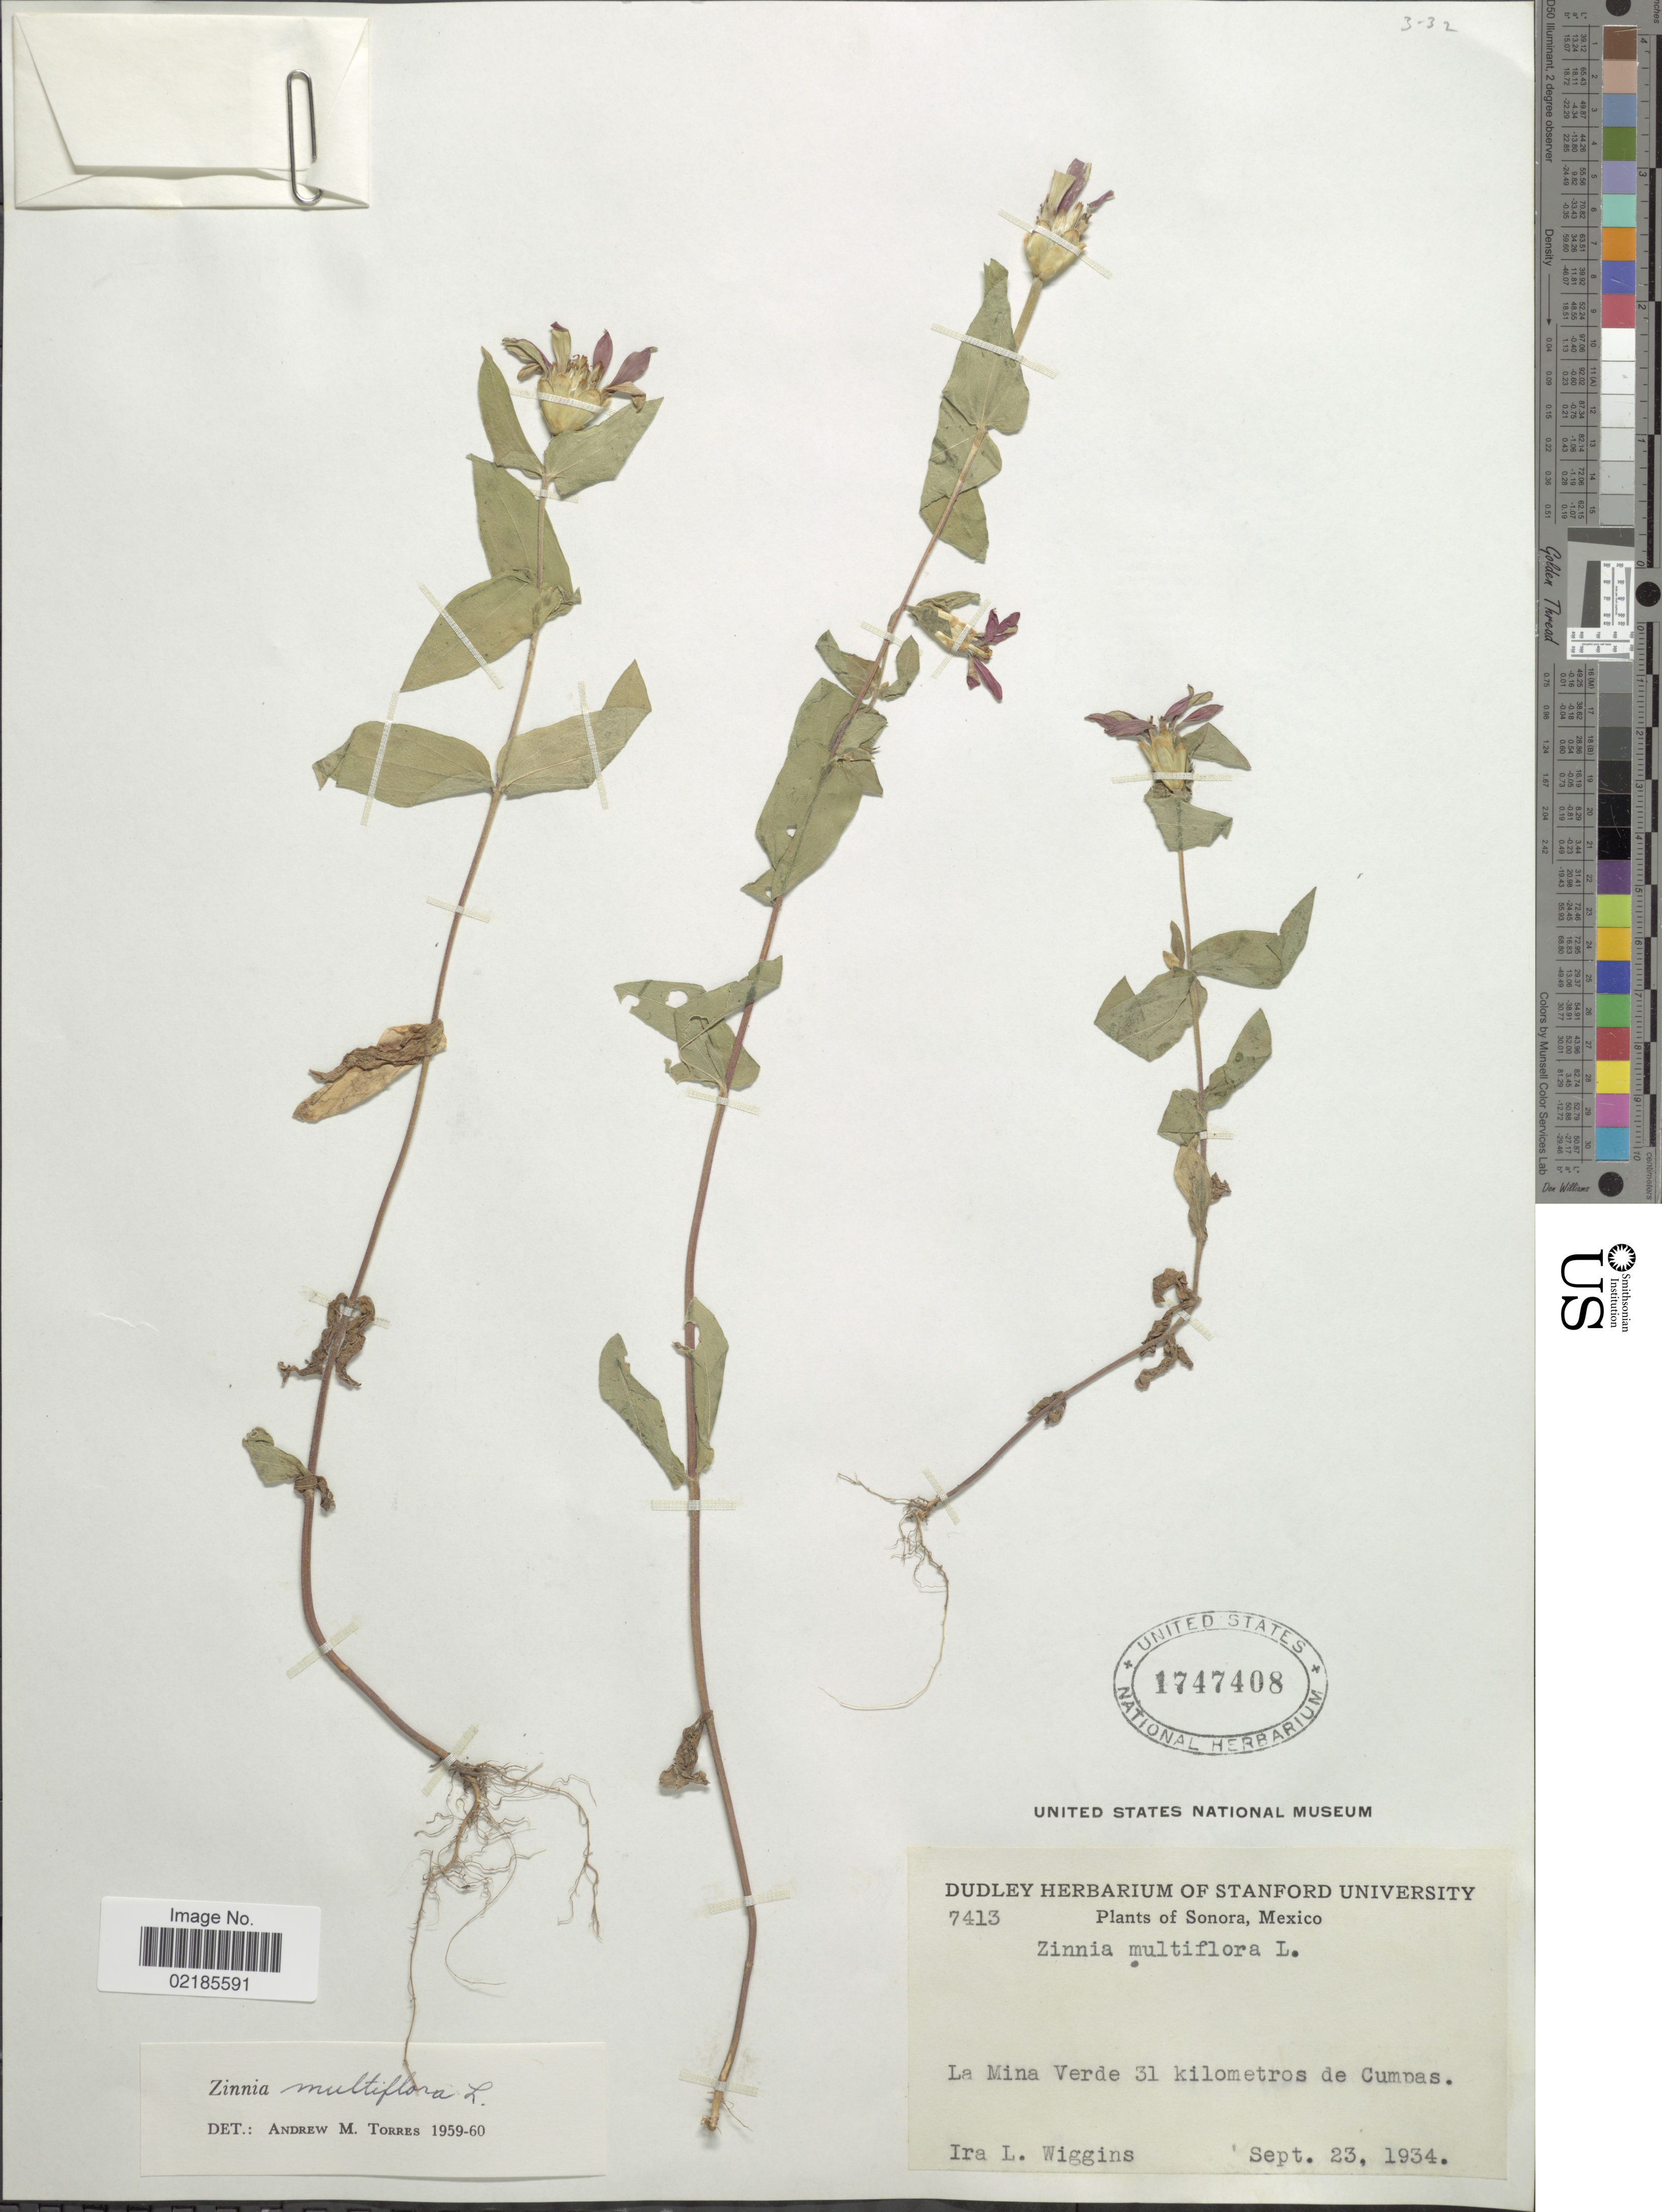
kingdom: Plantae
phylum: Tracheophyta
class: Magnoliopsida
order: Asterales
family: Asteraceae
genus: Zinnia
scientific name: Zinnia peruviana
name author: (L.) L.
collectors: I. L. Wiggins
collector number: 7413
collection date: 1934-09-23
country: Mexico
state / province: Sonora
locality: La Mina Verde, 31 kilometros de Cumpas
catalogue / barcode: US 1747408